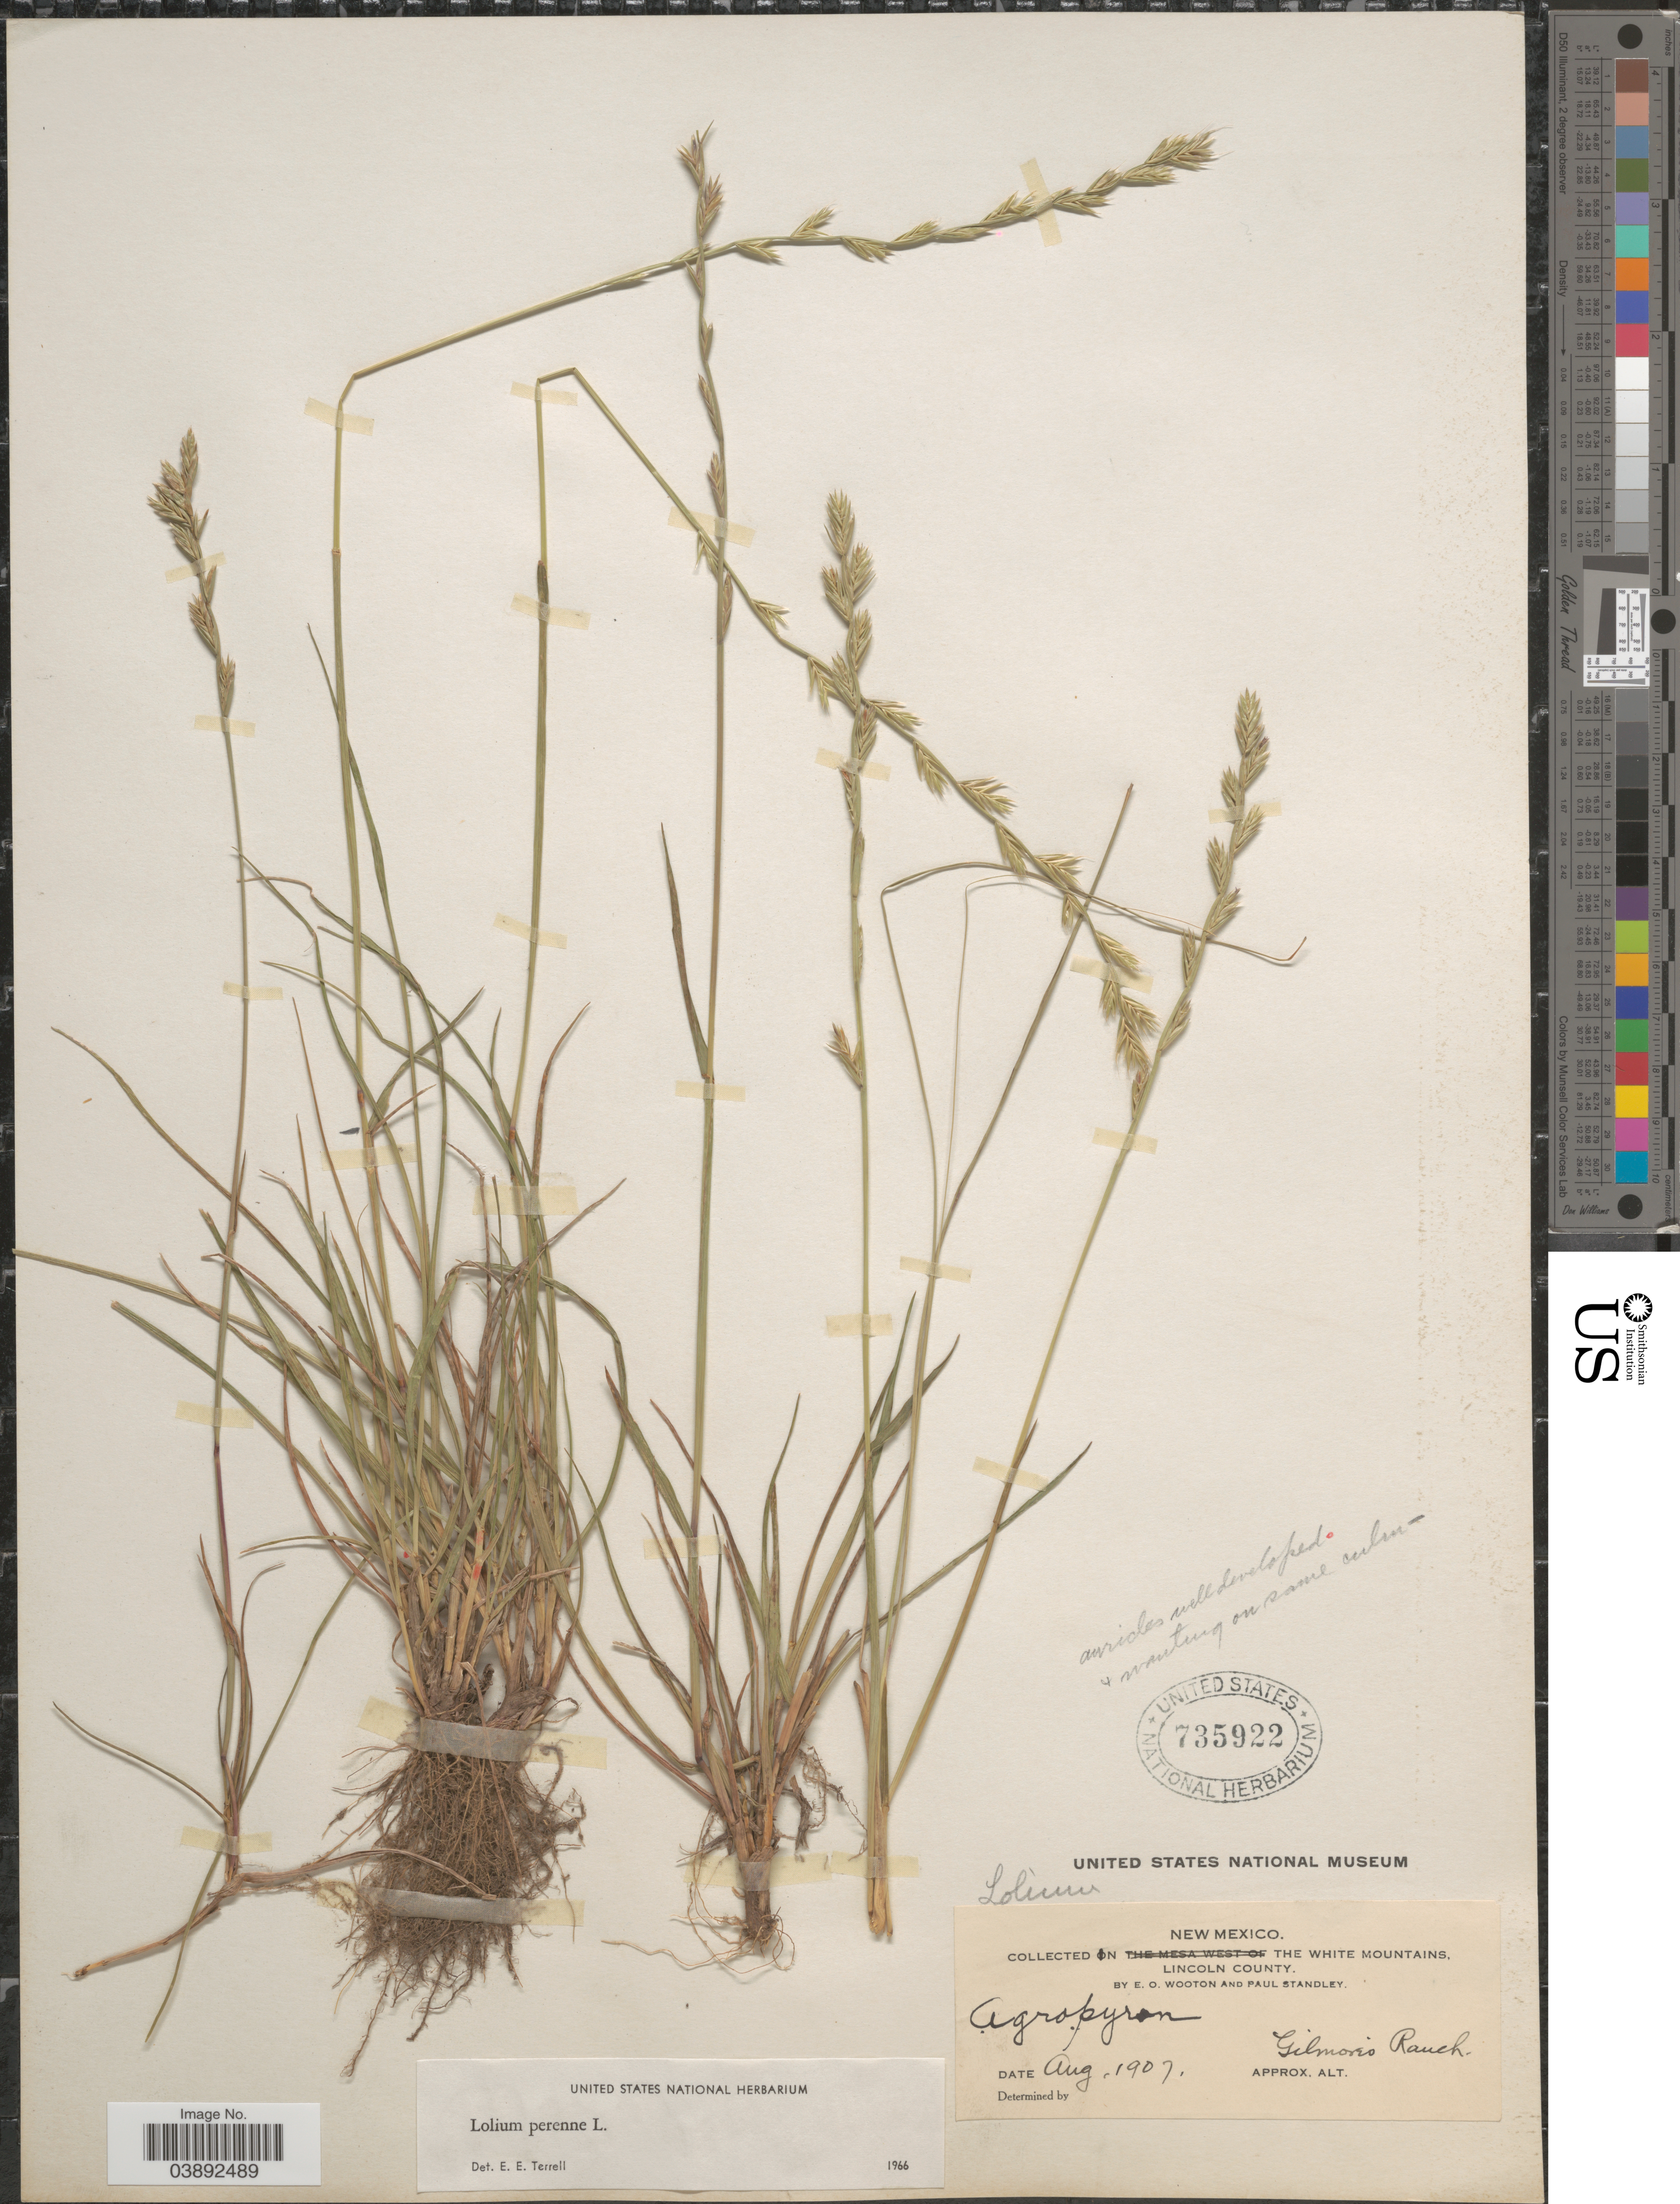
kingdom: Plantae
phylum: Tracheophyta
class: Liliopsida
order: Poales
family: Poaceae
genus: Lolium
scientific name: Lolium perenne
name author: L.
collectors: E. O. Wooton & P. C. Standley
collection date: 1907-08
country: United States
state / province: New Mexico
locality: In the White Mountains. Lincoln County. Gilmore's Ranch.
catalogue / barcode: US 735922